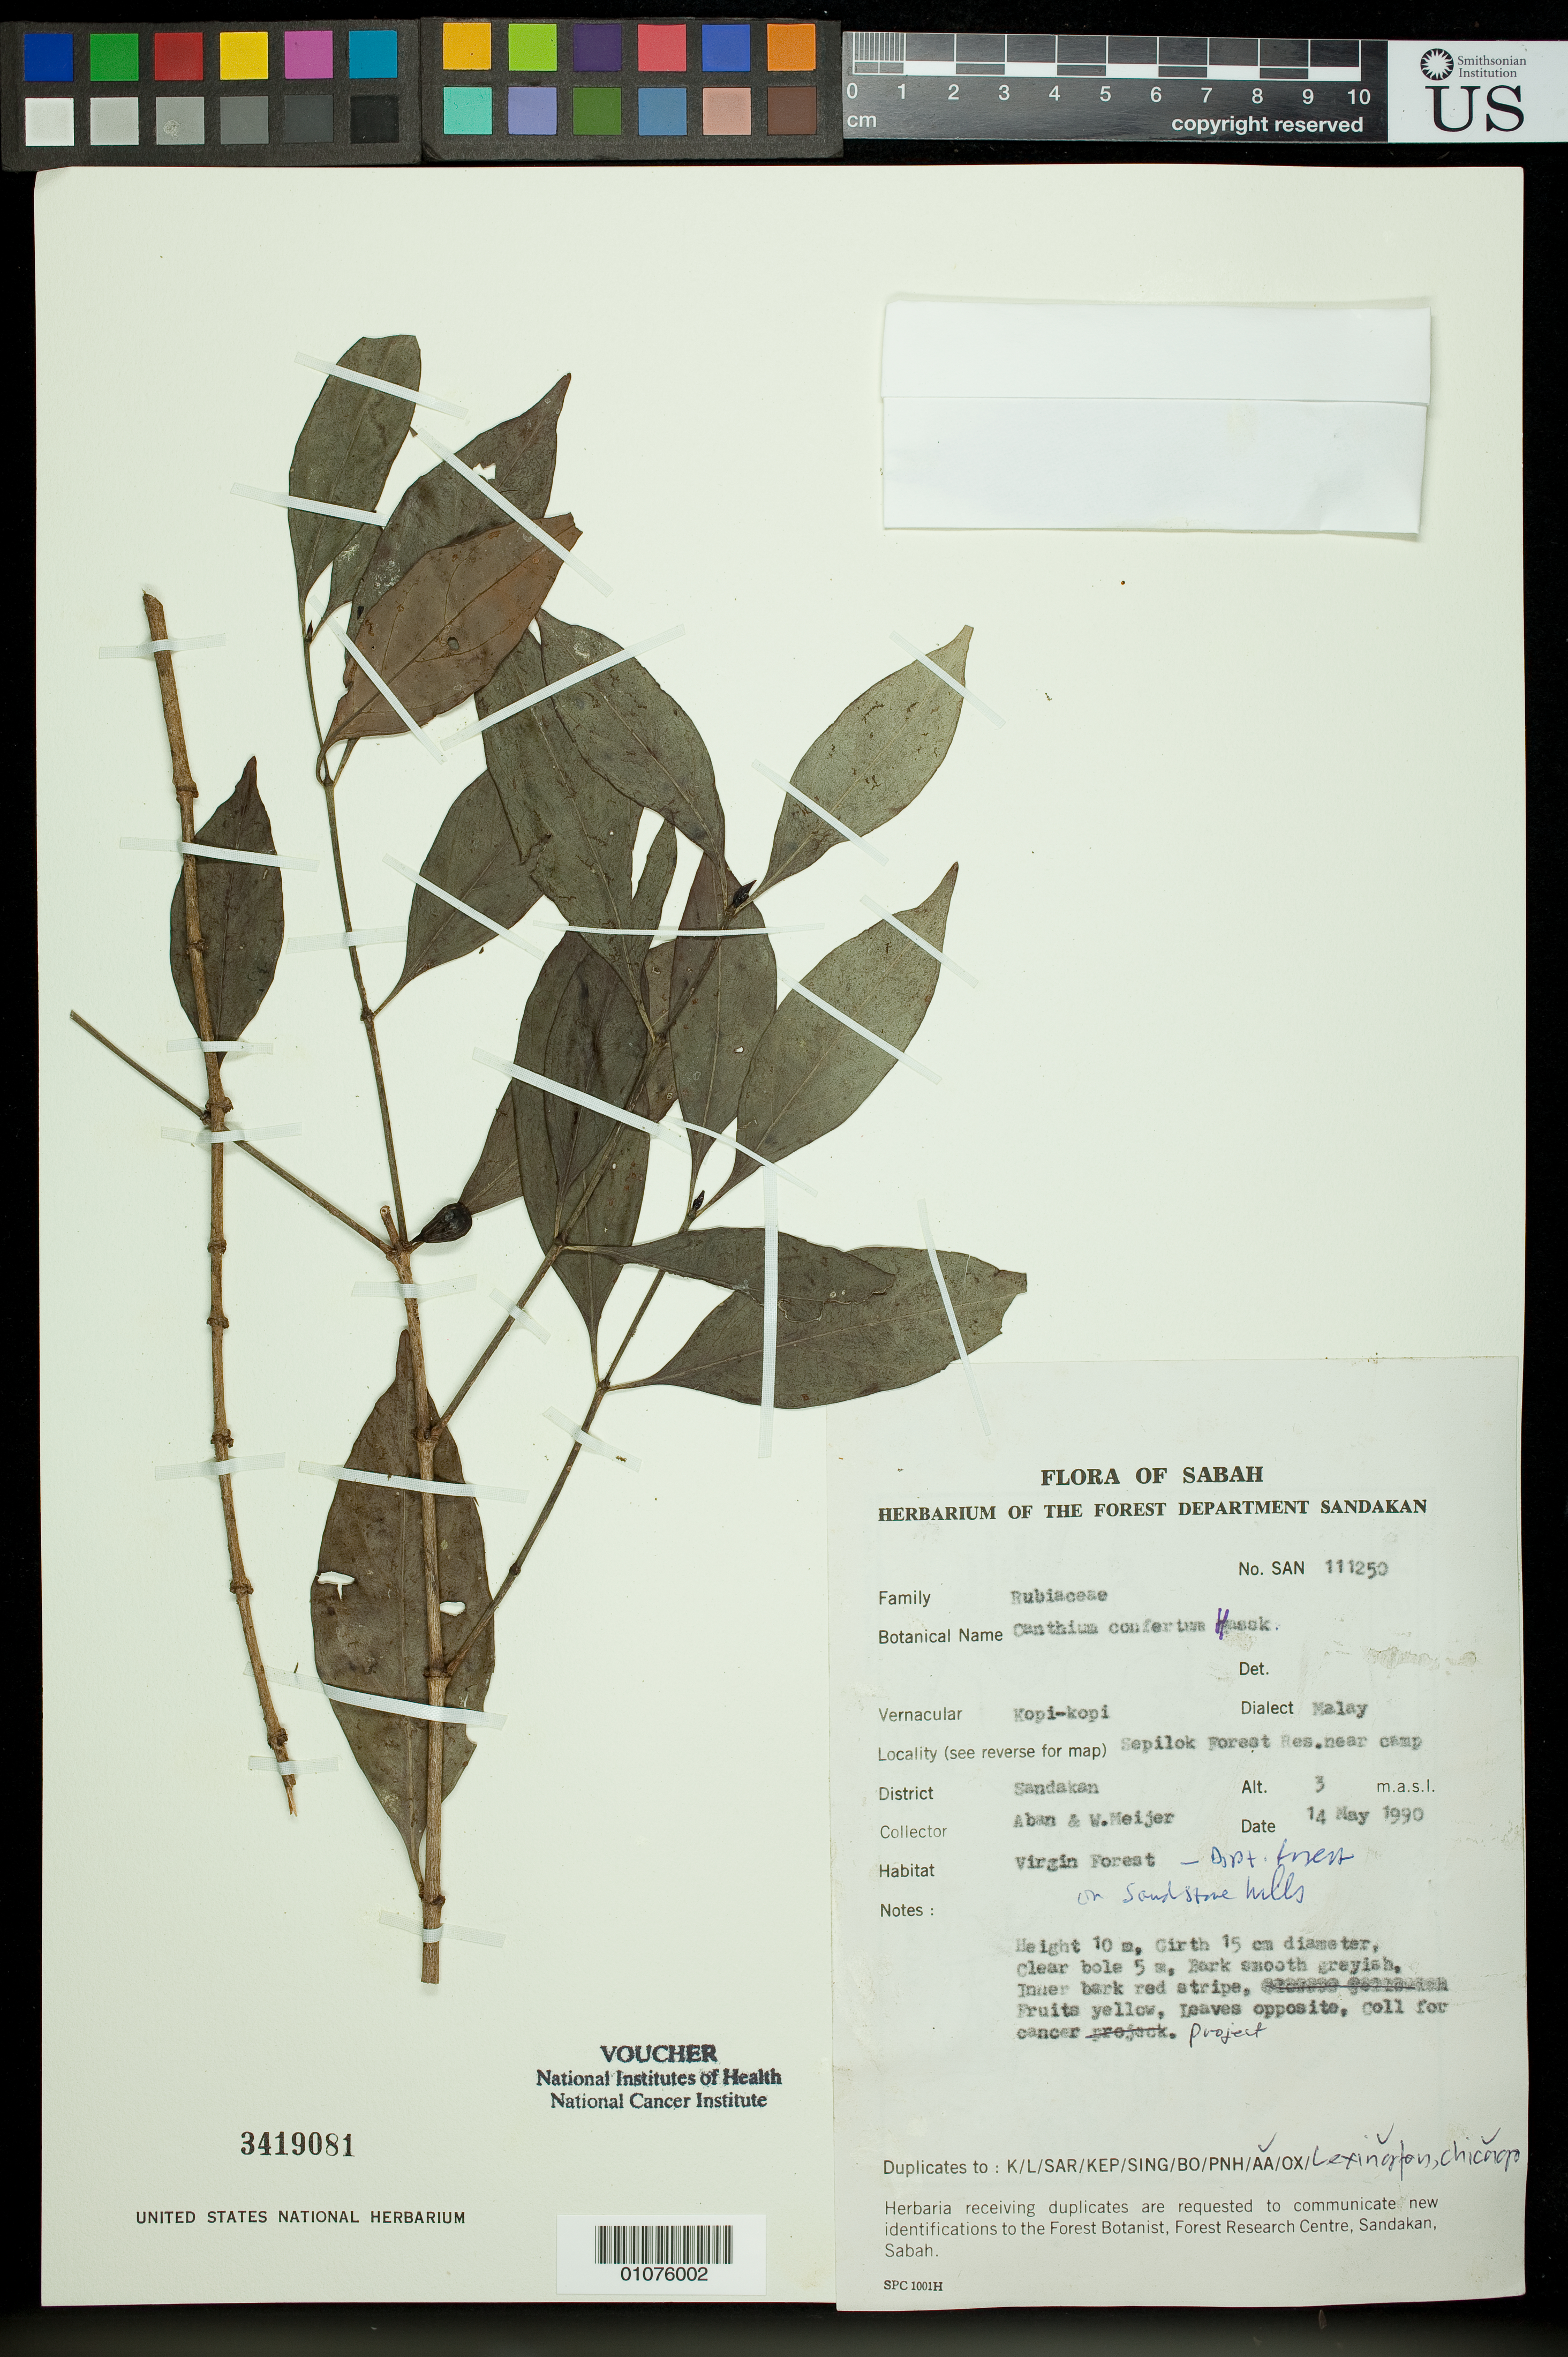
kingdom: Plantae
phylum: Tracheophyta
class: Magnoliopsida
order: Gentianales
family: Rubiaceae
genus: Canthium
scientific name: Canthium confertum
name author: Hassk.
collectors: -- Aban & W. Meijer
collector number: SAN 111250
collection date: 1990-05-14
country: Malaysia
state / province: Sabah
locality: Sepilok Forest Res. near camp, District Malay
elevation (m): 3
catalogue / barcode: US 3419081